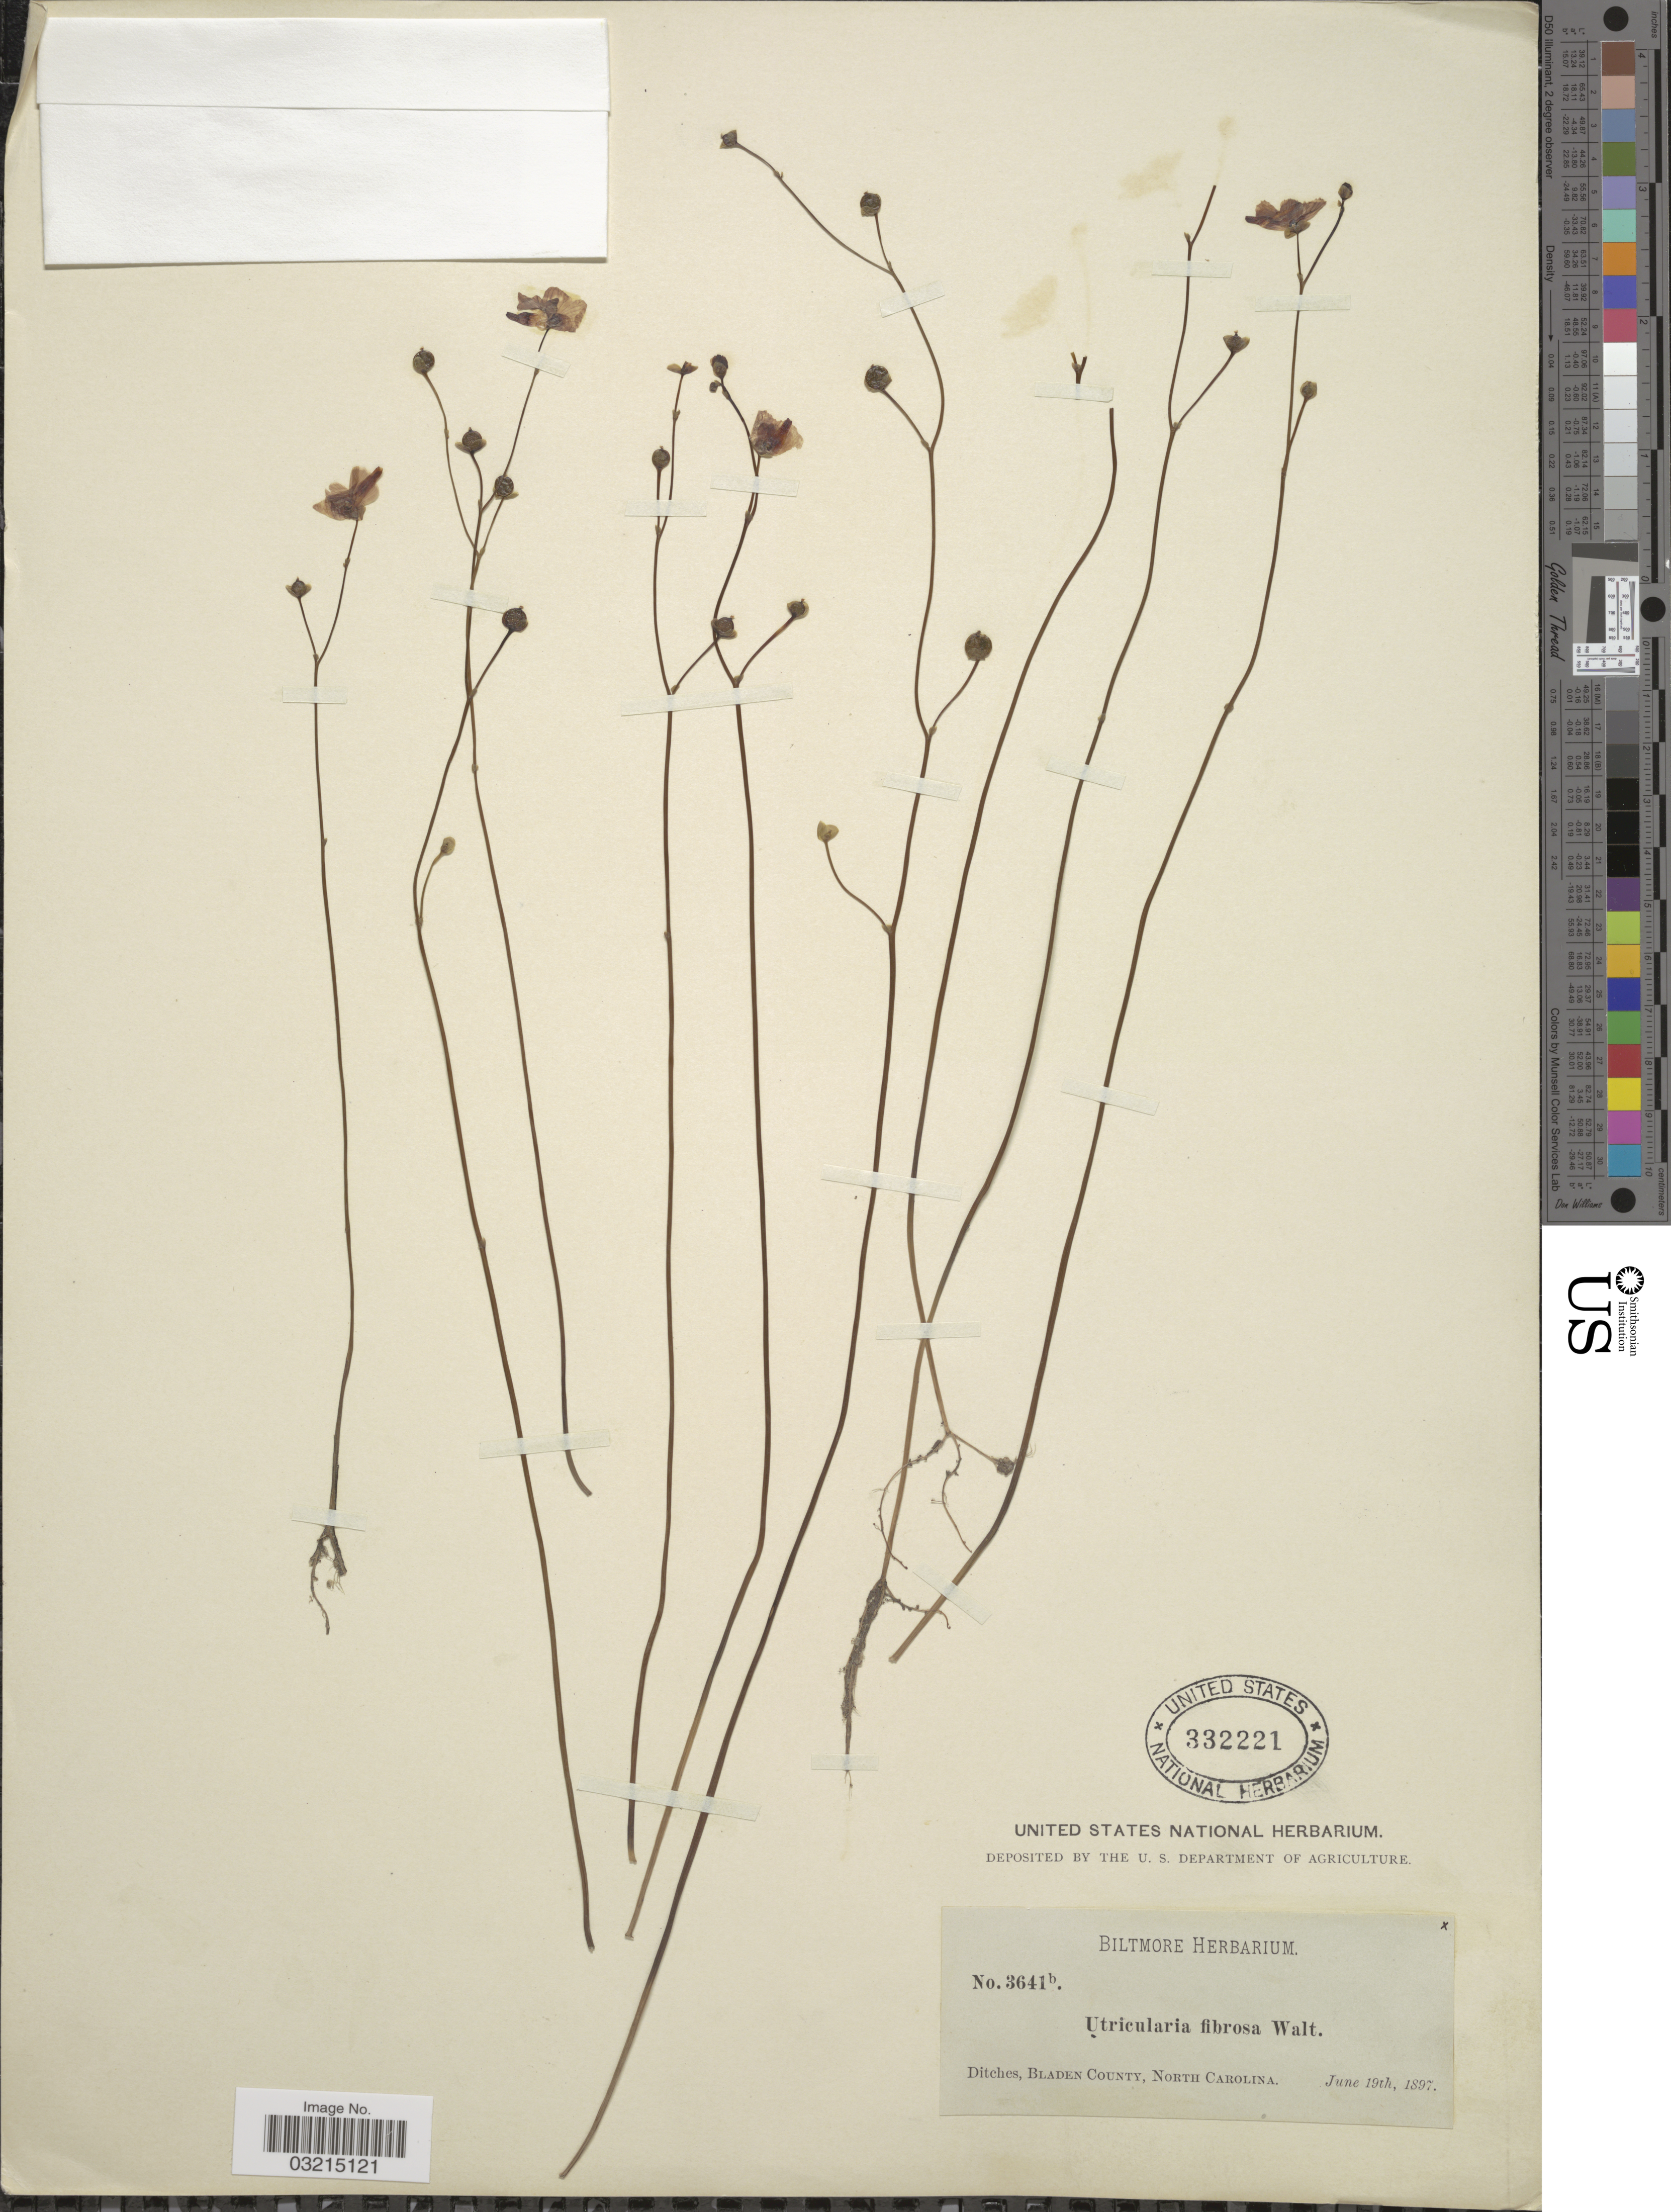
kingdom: Plantae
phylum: Tracheophyta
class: Magnoliopsida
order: Lamiales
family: Lentibulariaceae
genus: Utricularia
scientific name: Utricularia gibba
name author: L.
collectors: ex herb. Biltmore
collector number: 3641b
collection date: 1897-06-19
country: United States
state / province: North Carolina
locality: Ditches, Bladen County.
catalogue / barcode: US 332221